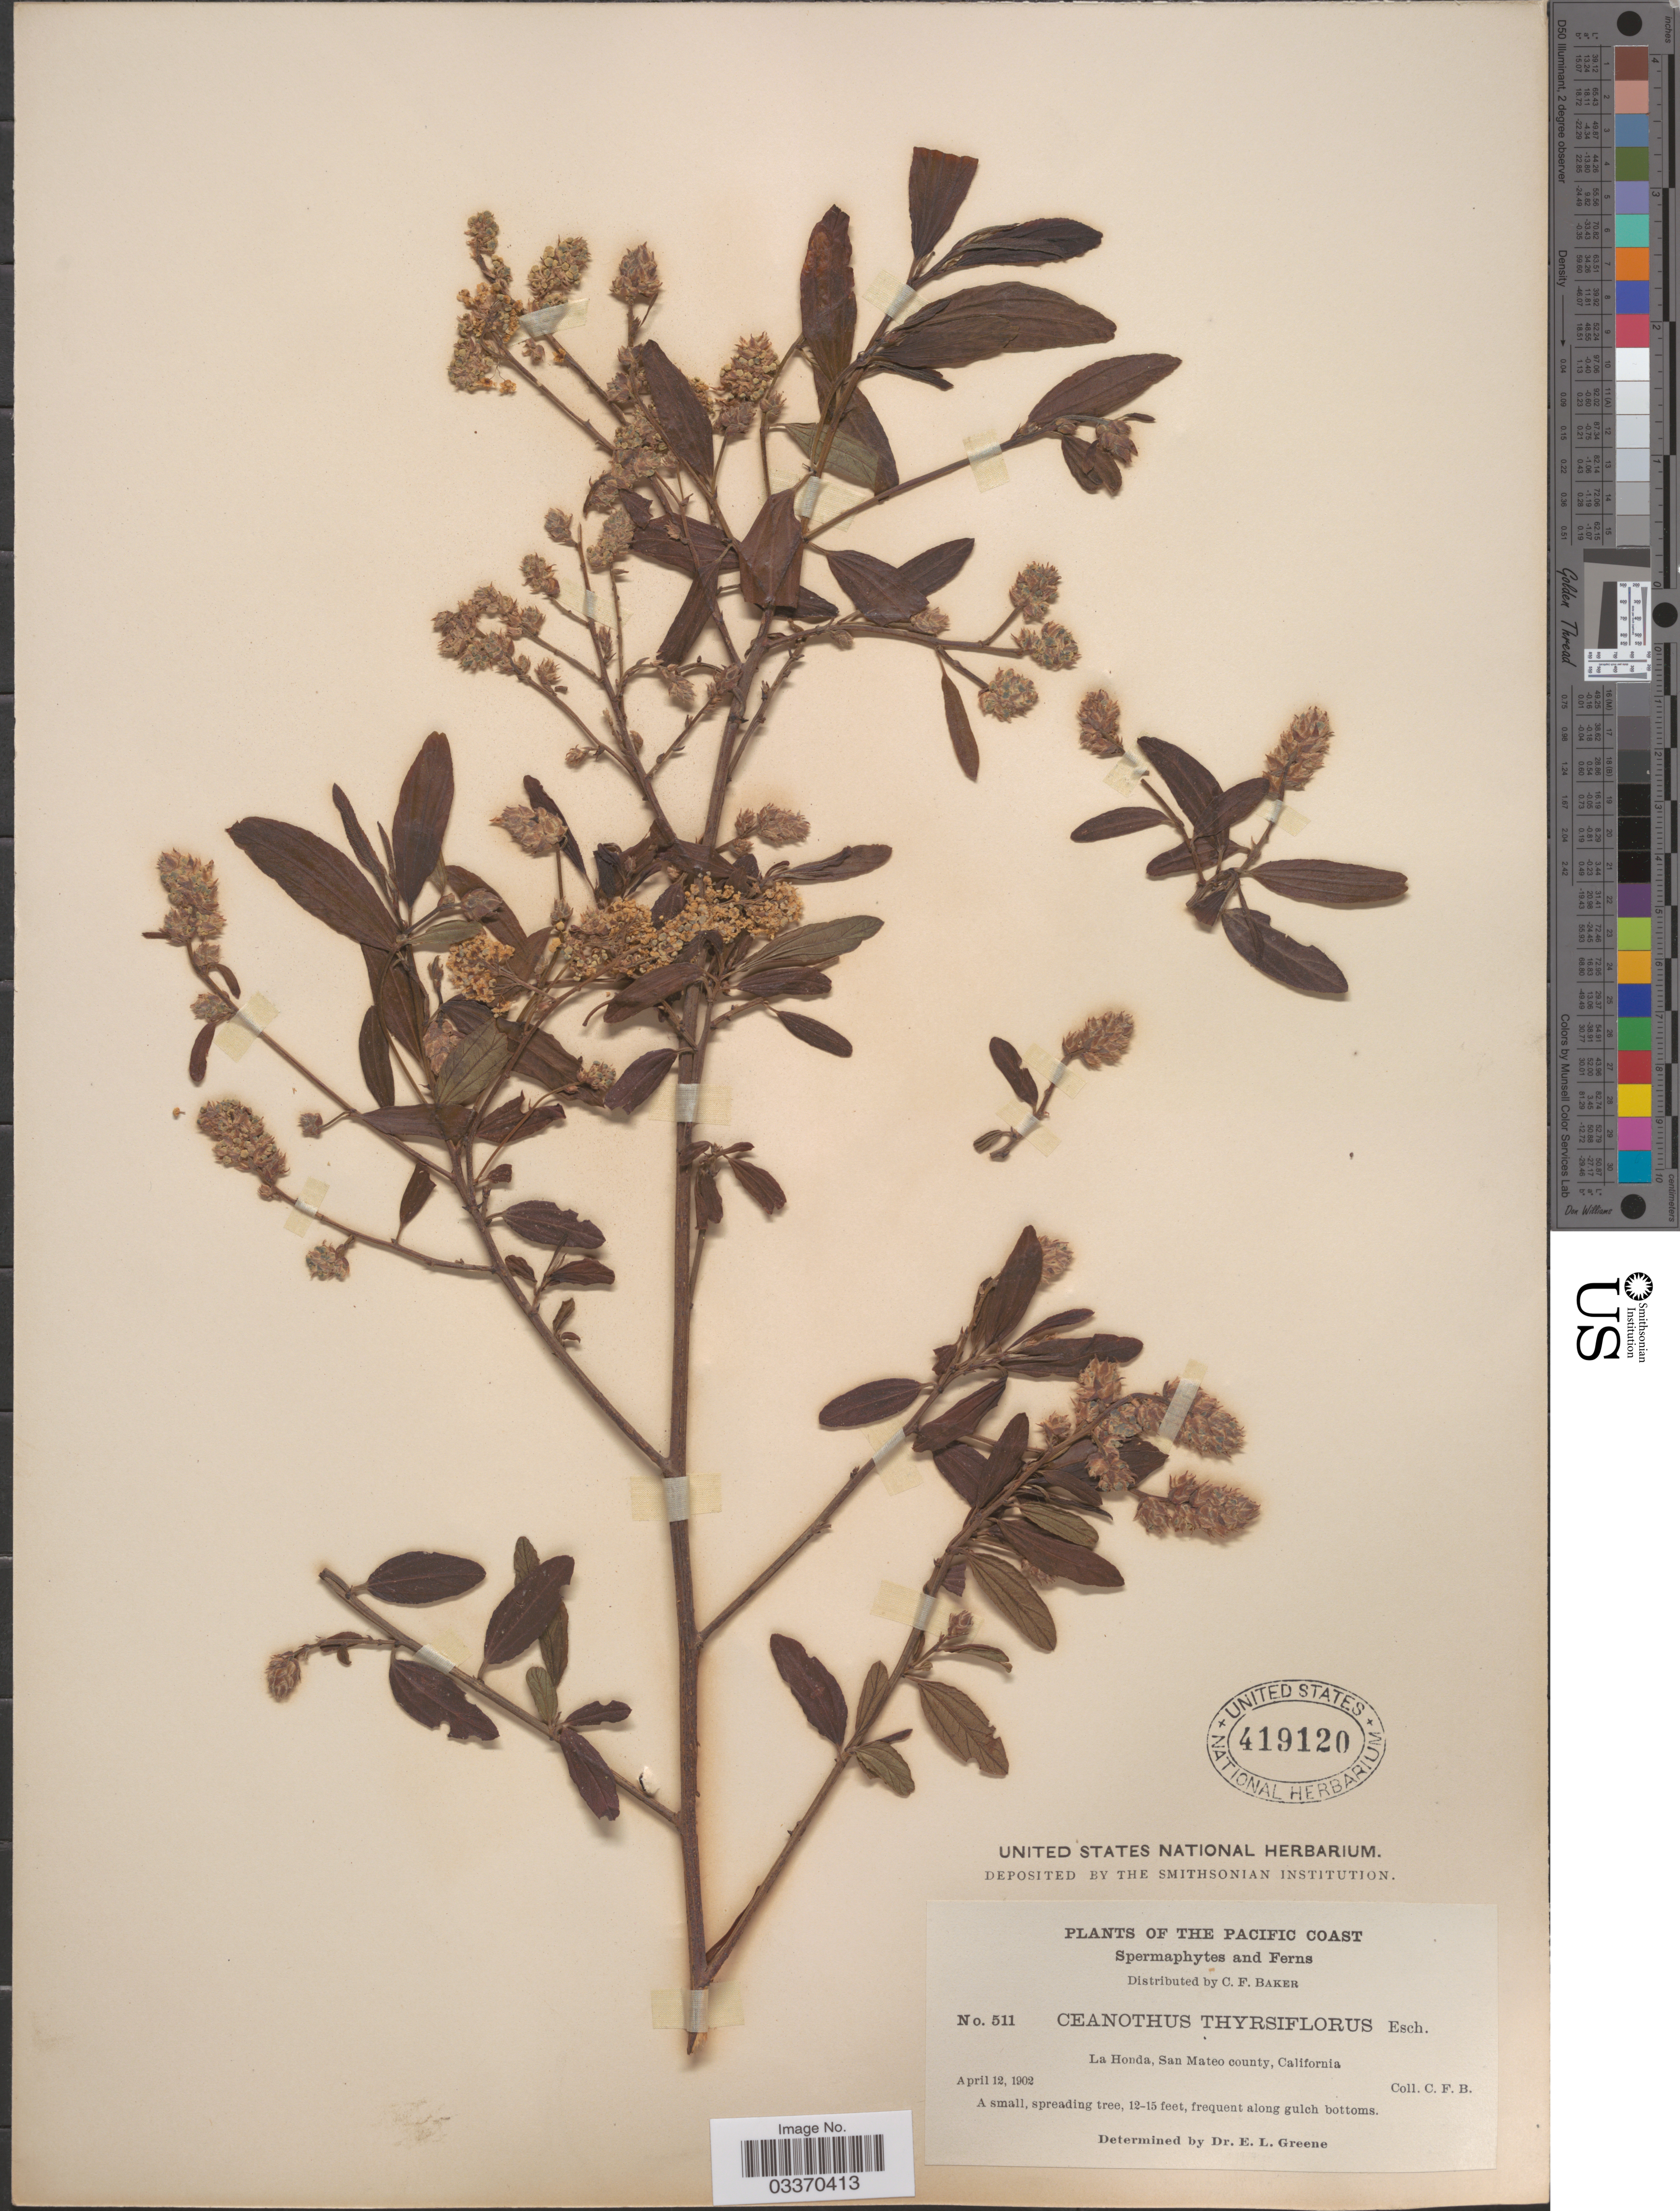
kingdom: Plantae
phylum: Tracheophyta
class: Magnoliopsida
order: Rosales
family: Rhamnaceae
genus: Ceanothus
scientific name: Ceanothus thyrsiflorus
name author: Eschsch.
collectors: C. F. Baker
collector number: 511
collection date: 1902-04-12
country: United States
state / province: California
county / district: San Mateo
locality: The Pacific Coast. La Honda, San Mateo county.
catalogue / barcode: US 419120